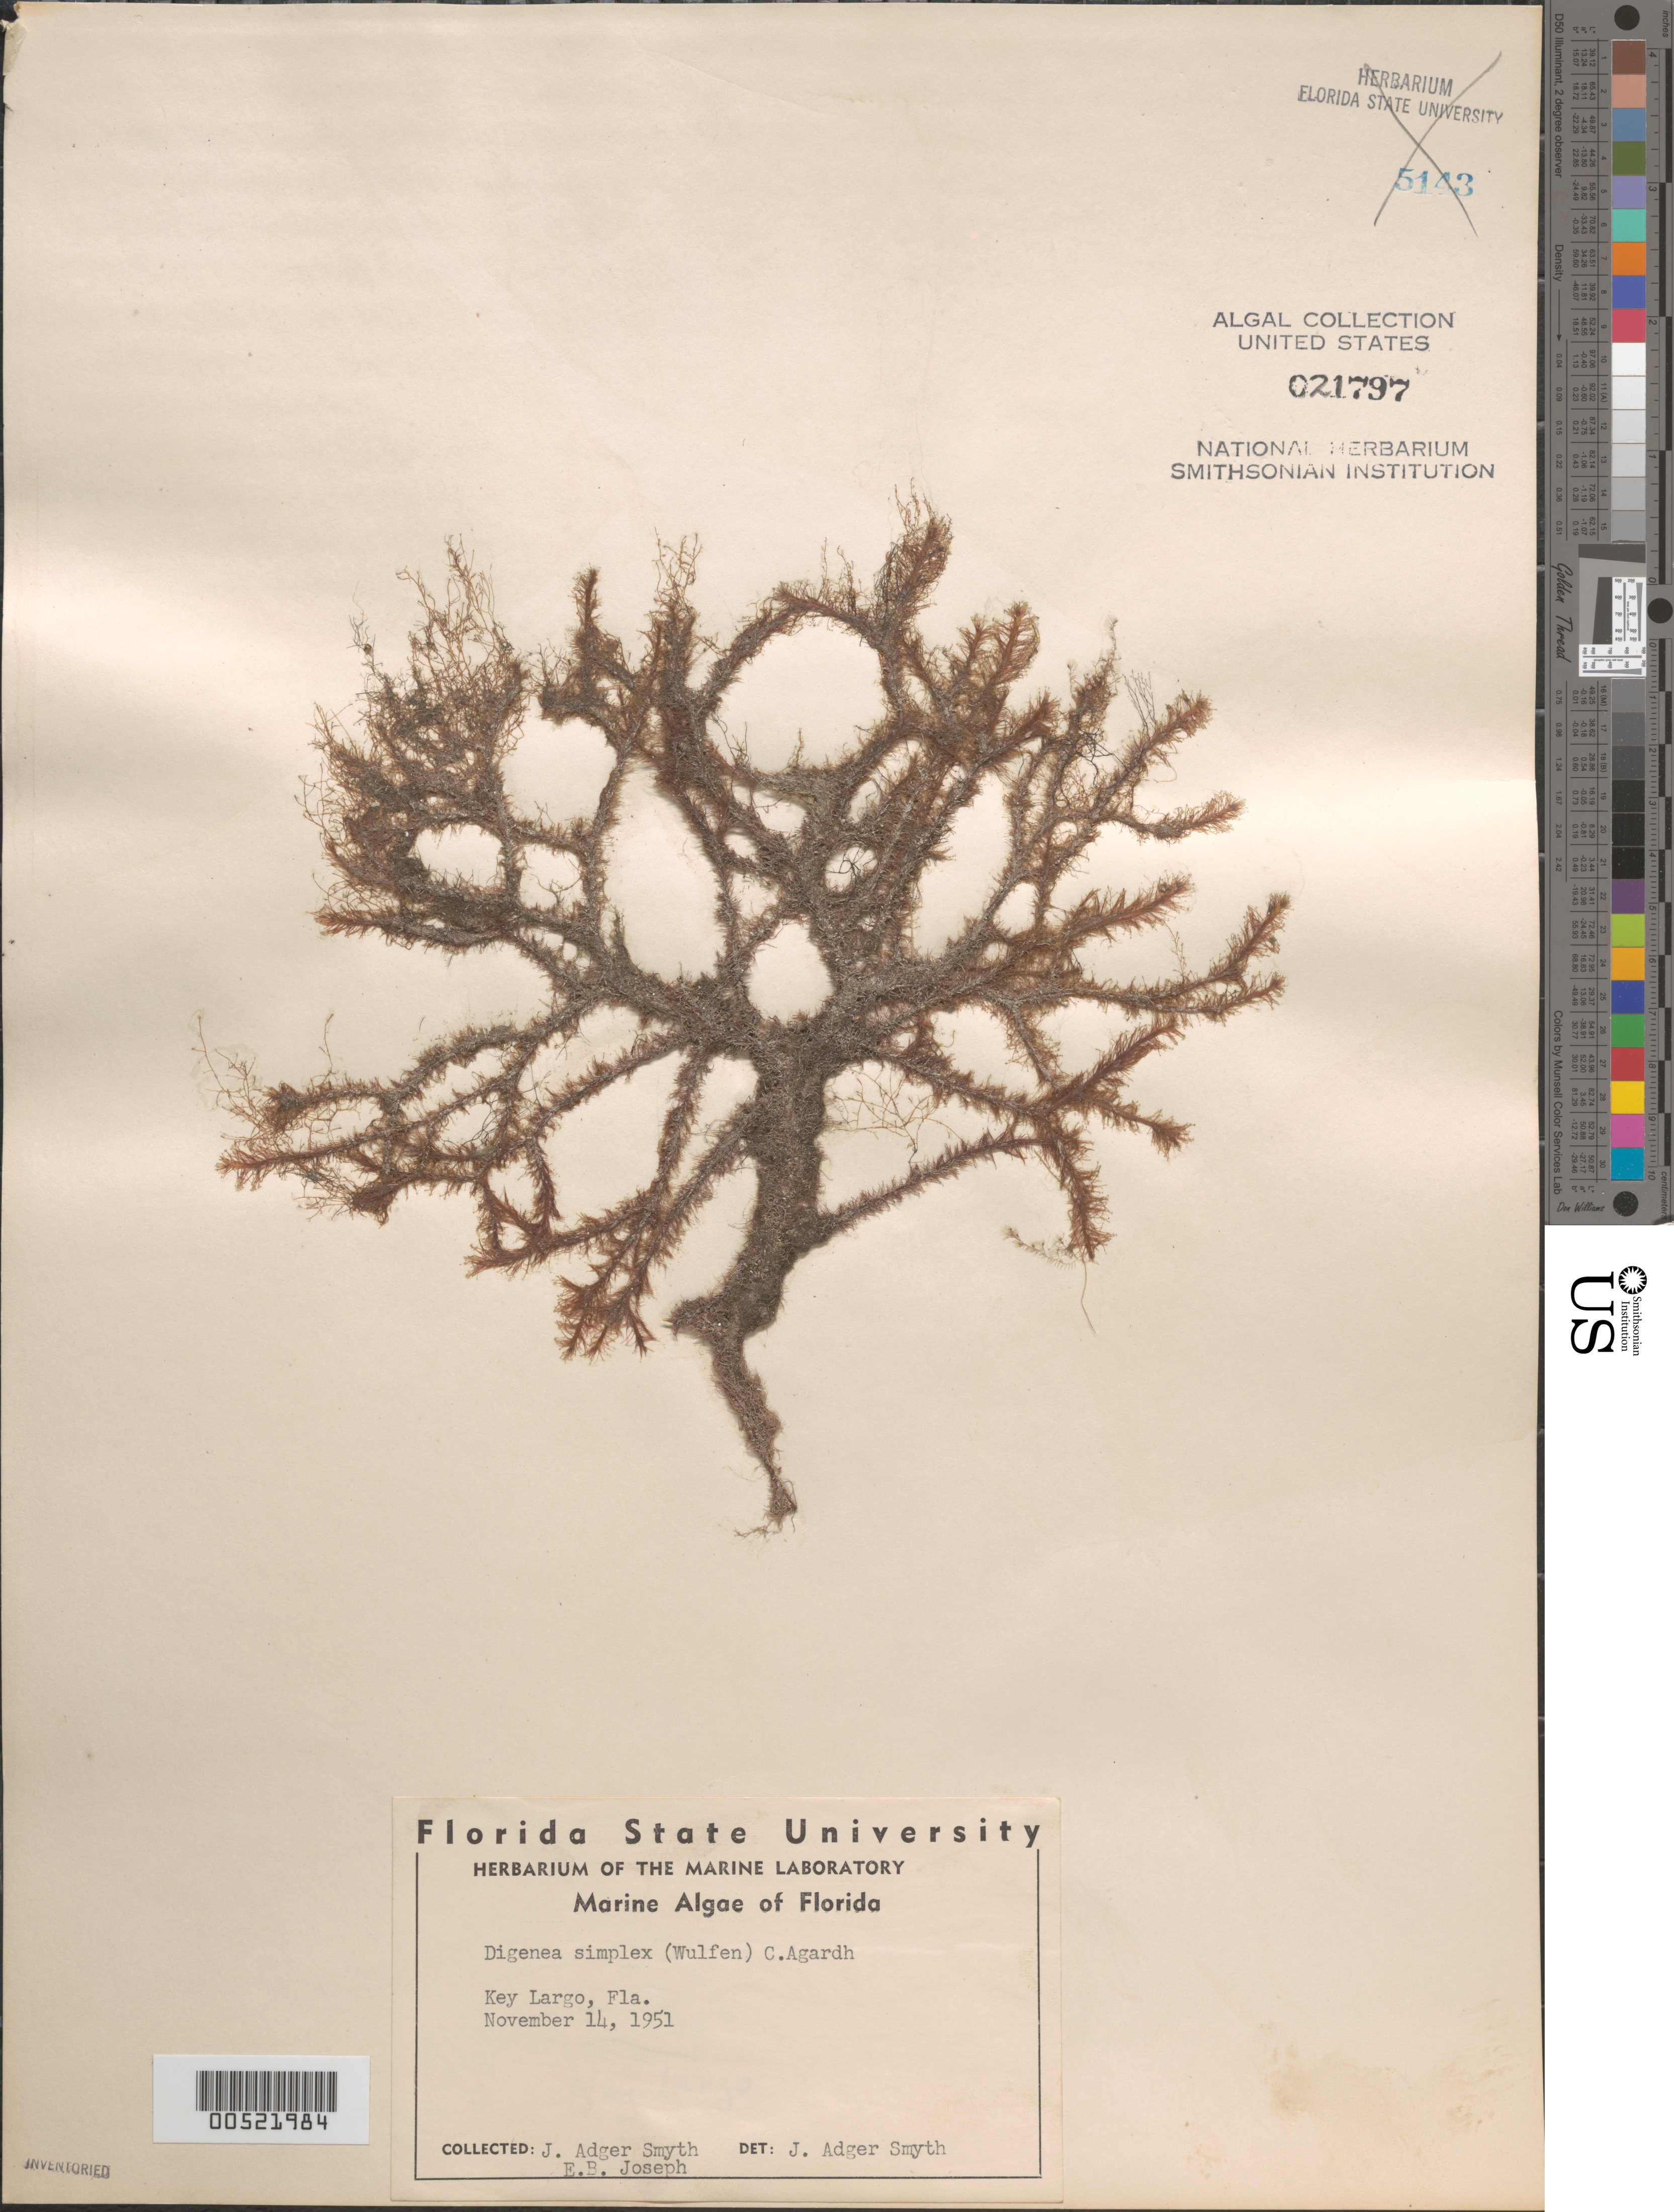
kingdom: Plantae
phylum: Rhodophyta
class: Florideophyceae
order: Ceramiales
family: Rhodomelaceae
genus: Digenea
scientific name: Digenea simplex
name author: (Wulfen) C. Agardh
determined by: Smyth, J. A.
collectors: J. Smyth & E. Joseph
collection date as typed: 14 Nov 1951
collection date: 1951-11-14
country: United States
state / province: Florida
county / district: Monroe County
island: Key Largo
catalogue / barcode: US 21797